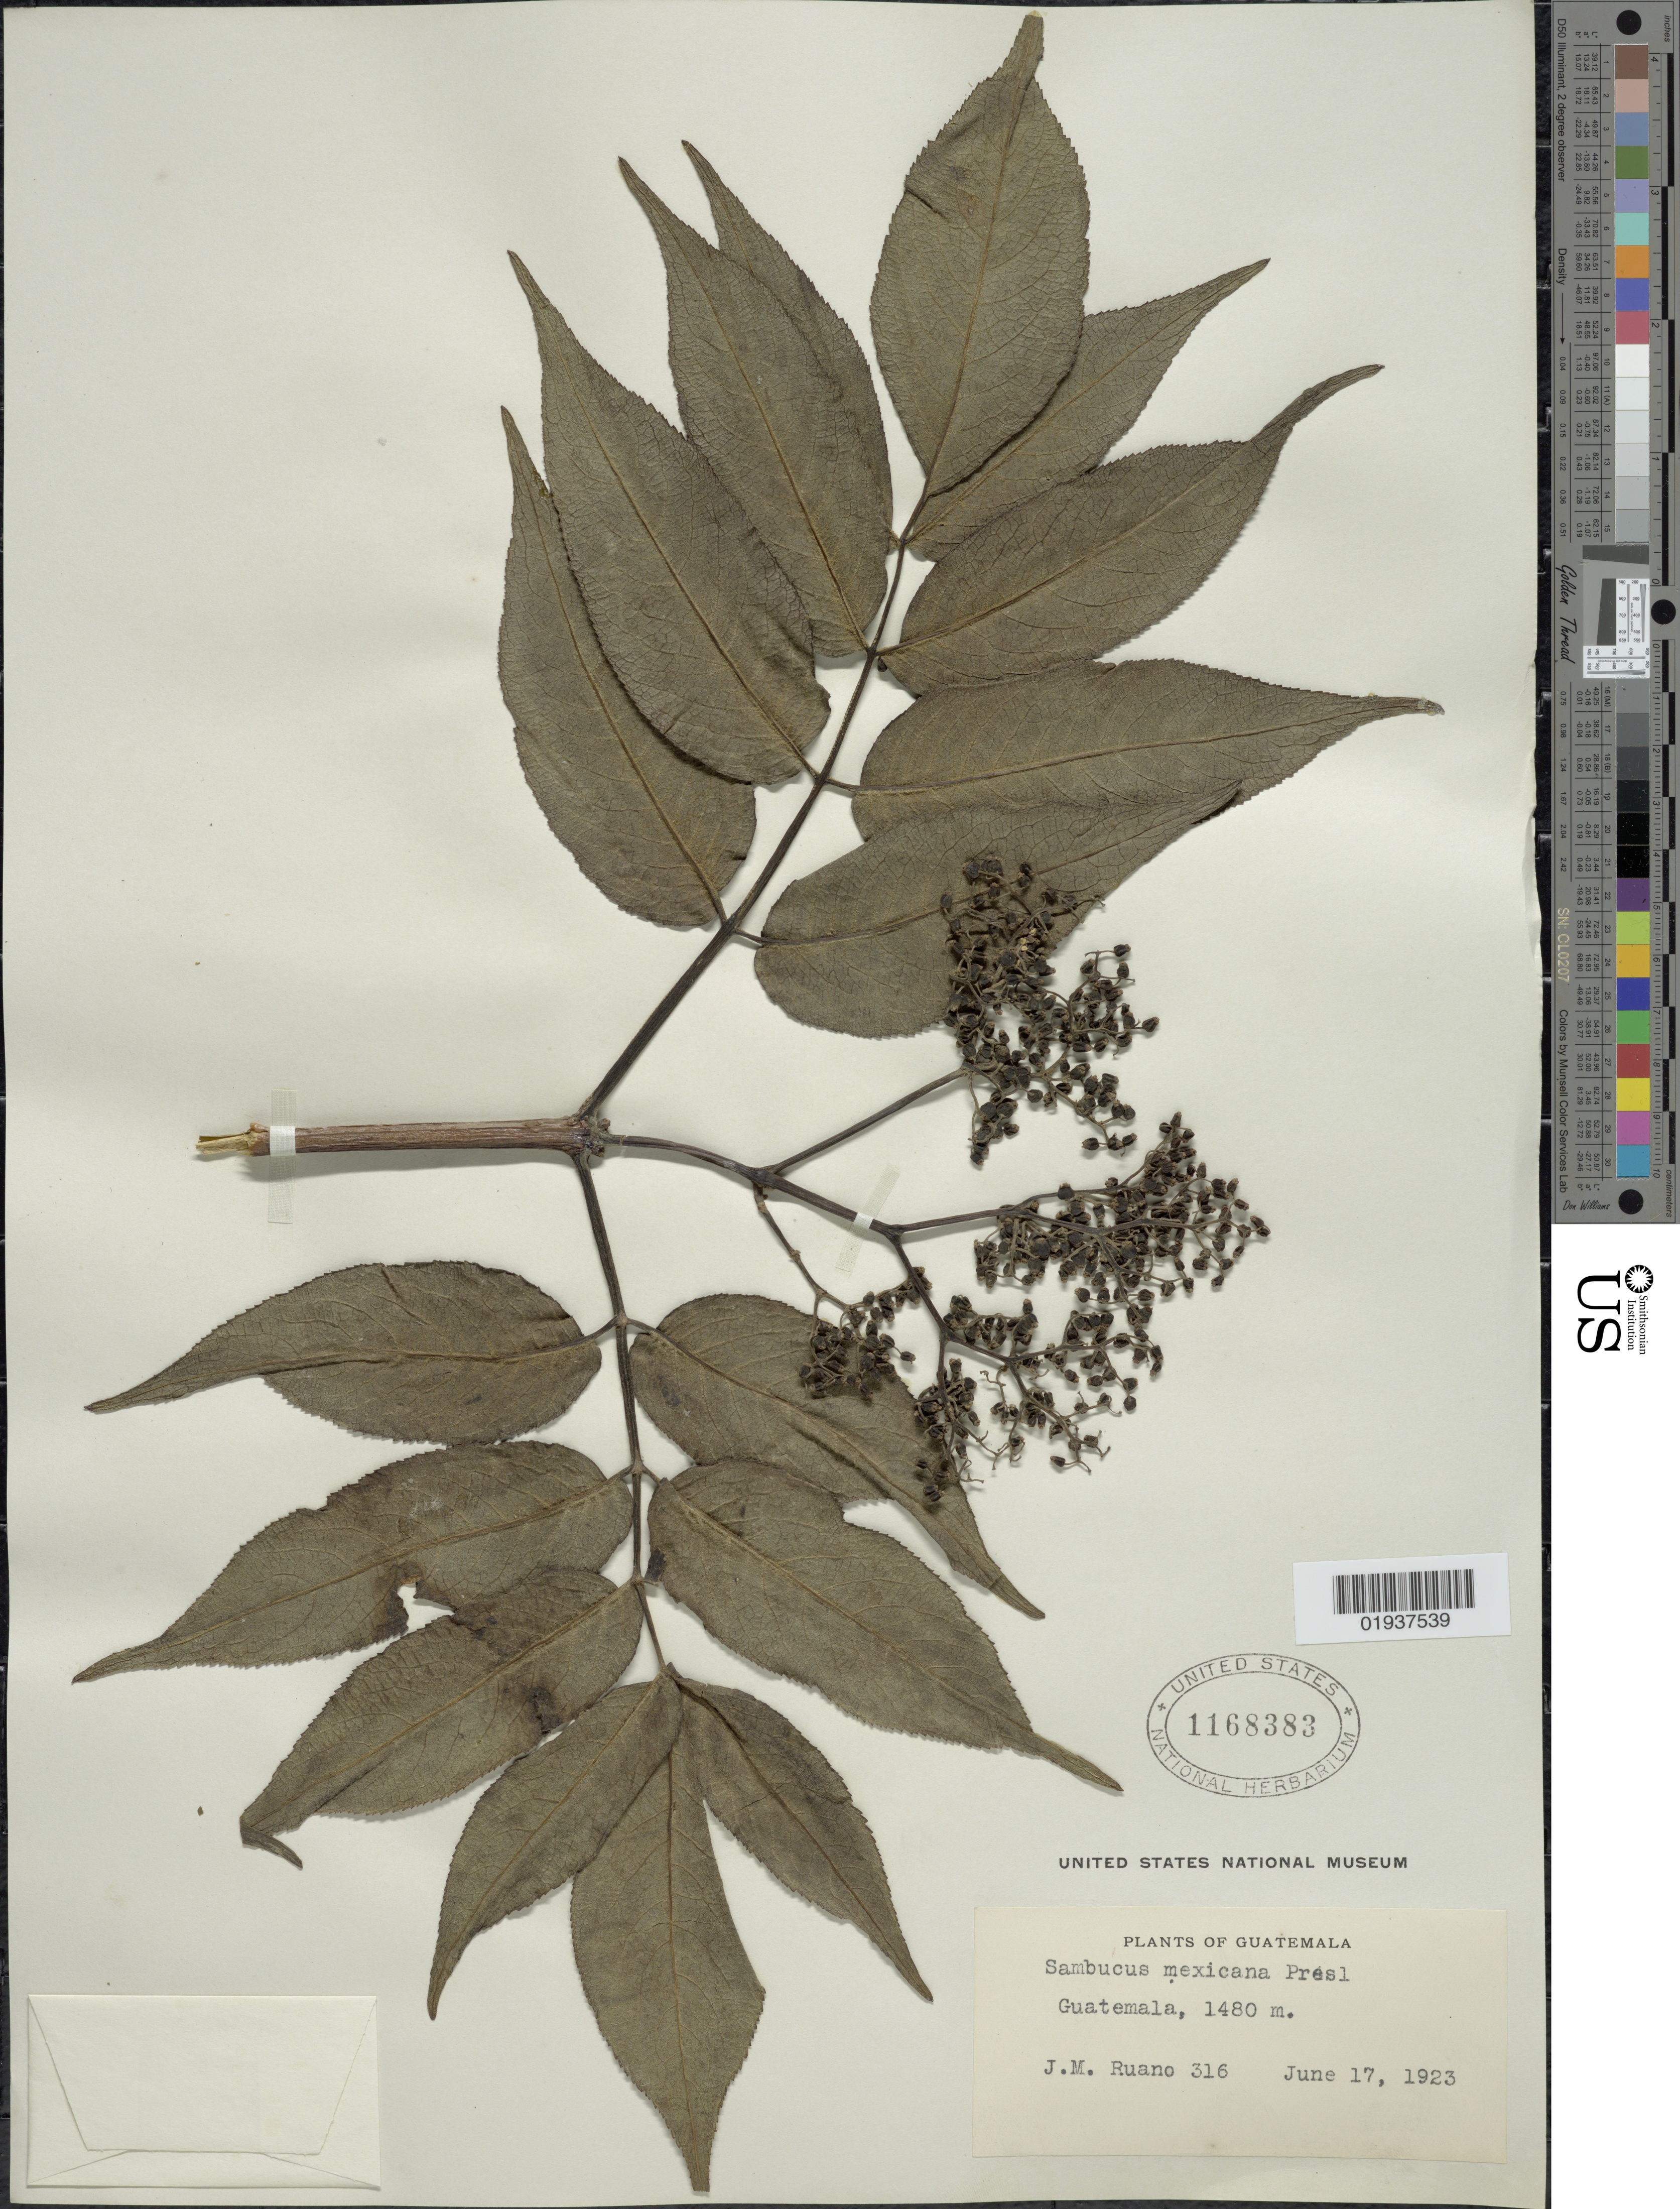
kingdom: Plantae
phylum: Tracheophyta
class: Magnoliopsida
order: Dipsacales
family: Viburnaceae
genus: Sambucus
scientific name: Sambucus mexicana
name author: C. Presl ex DC.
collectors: J. Ruano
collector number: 316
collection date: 1923-06-17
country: Guatemala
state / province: Guatemala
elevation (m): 1480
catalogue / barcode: US 1168383